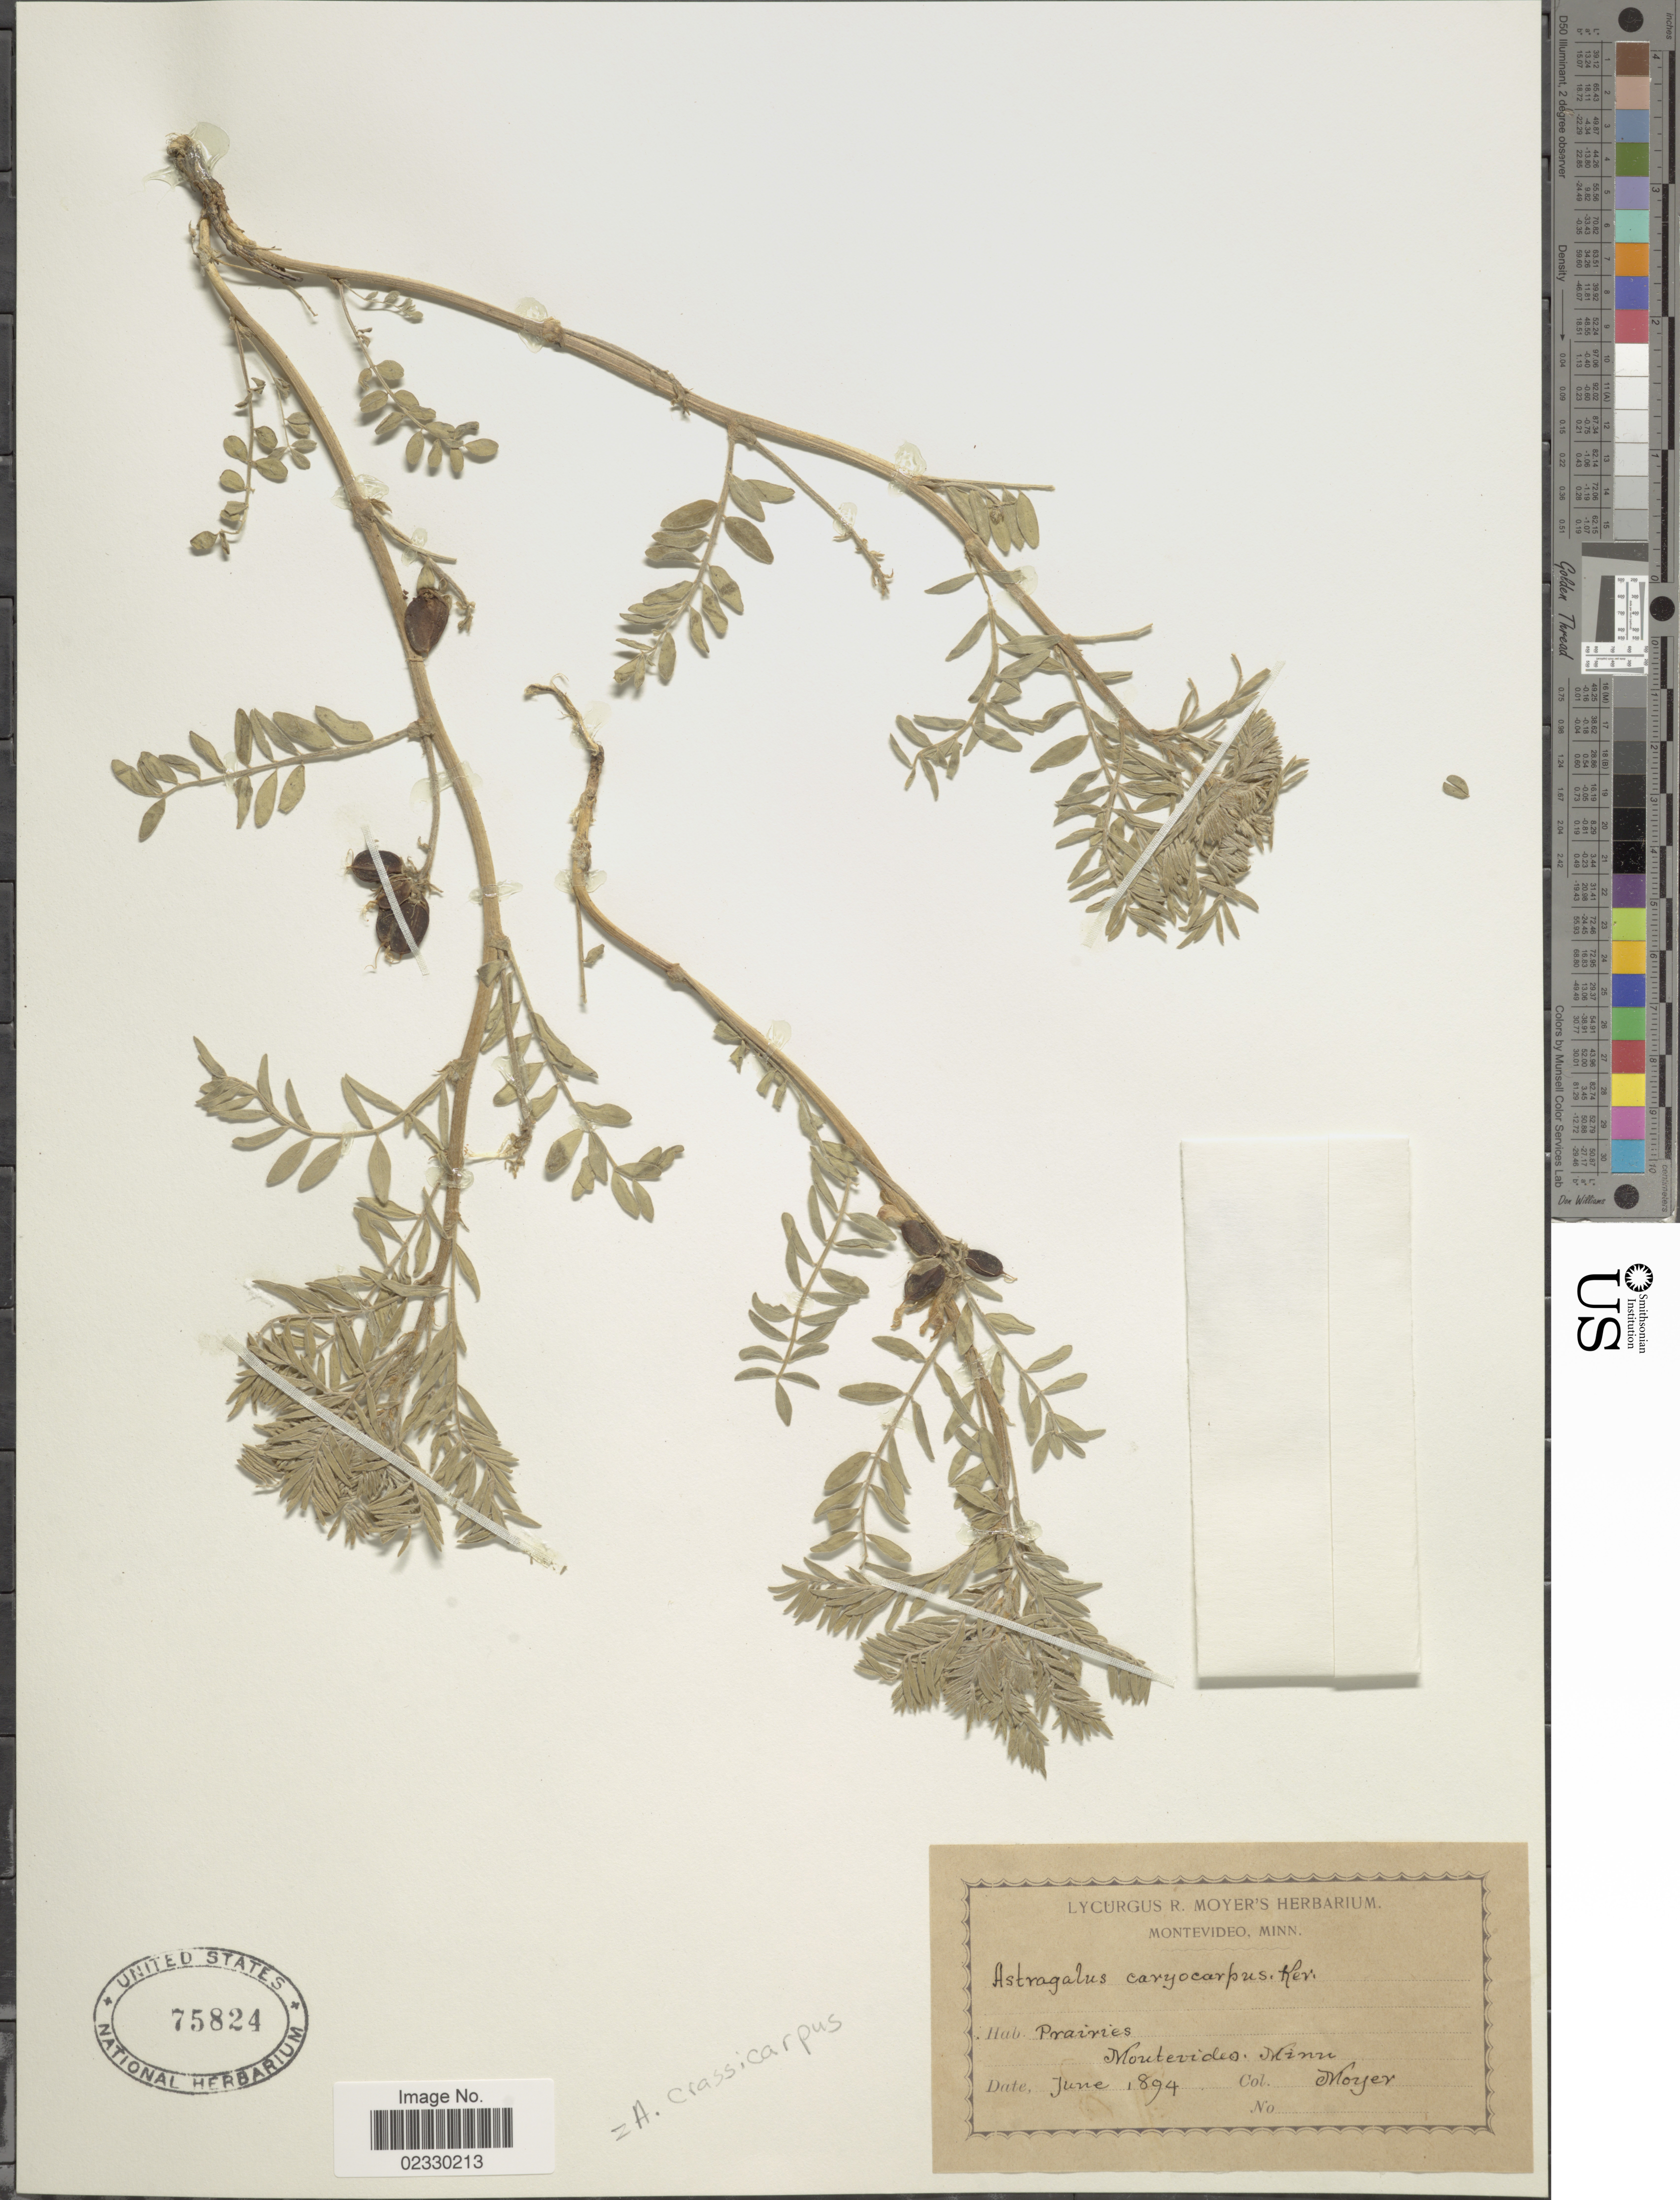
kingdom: Plantae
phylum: Tracheophyta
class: Magnoliopsida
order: Fabales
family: Fabaceae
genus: Astragalus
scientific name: Astragalus crassicarpus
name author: Nutt.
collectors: -- Meyer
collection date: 1894-06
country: United States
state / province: Minnesota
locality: Prairies, Montevideo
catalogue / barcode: US 75824